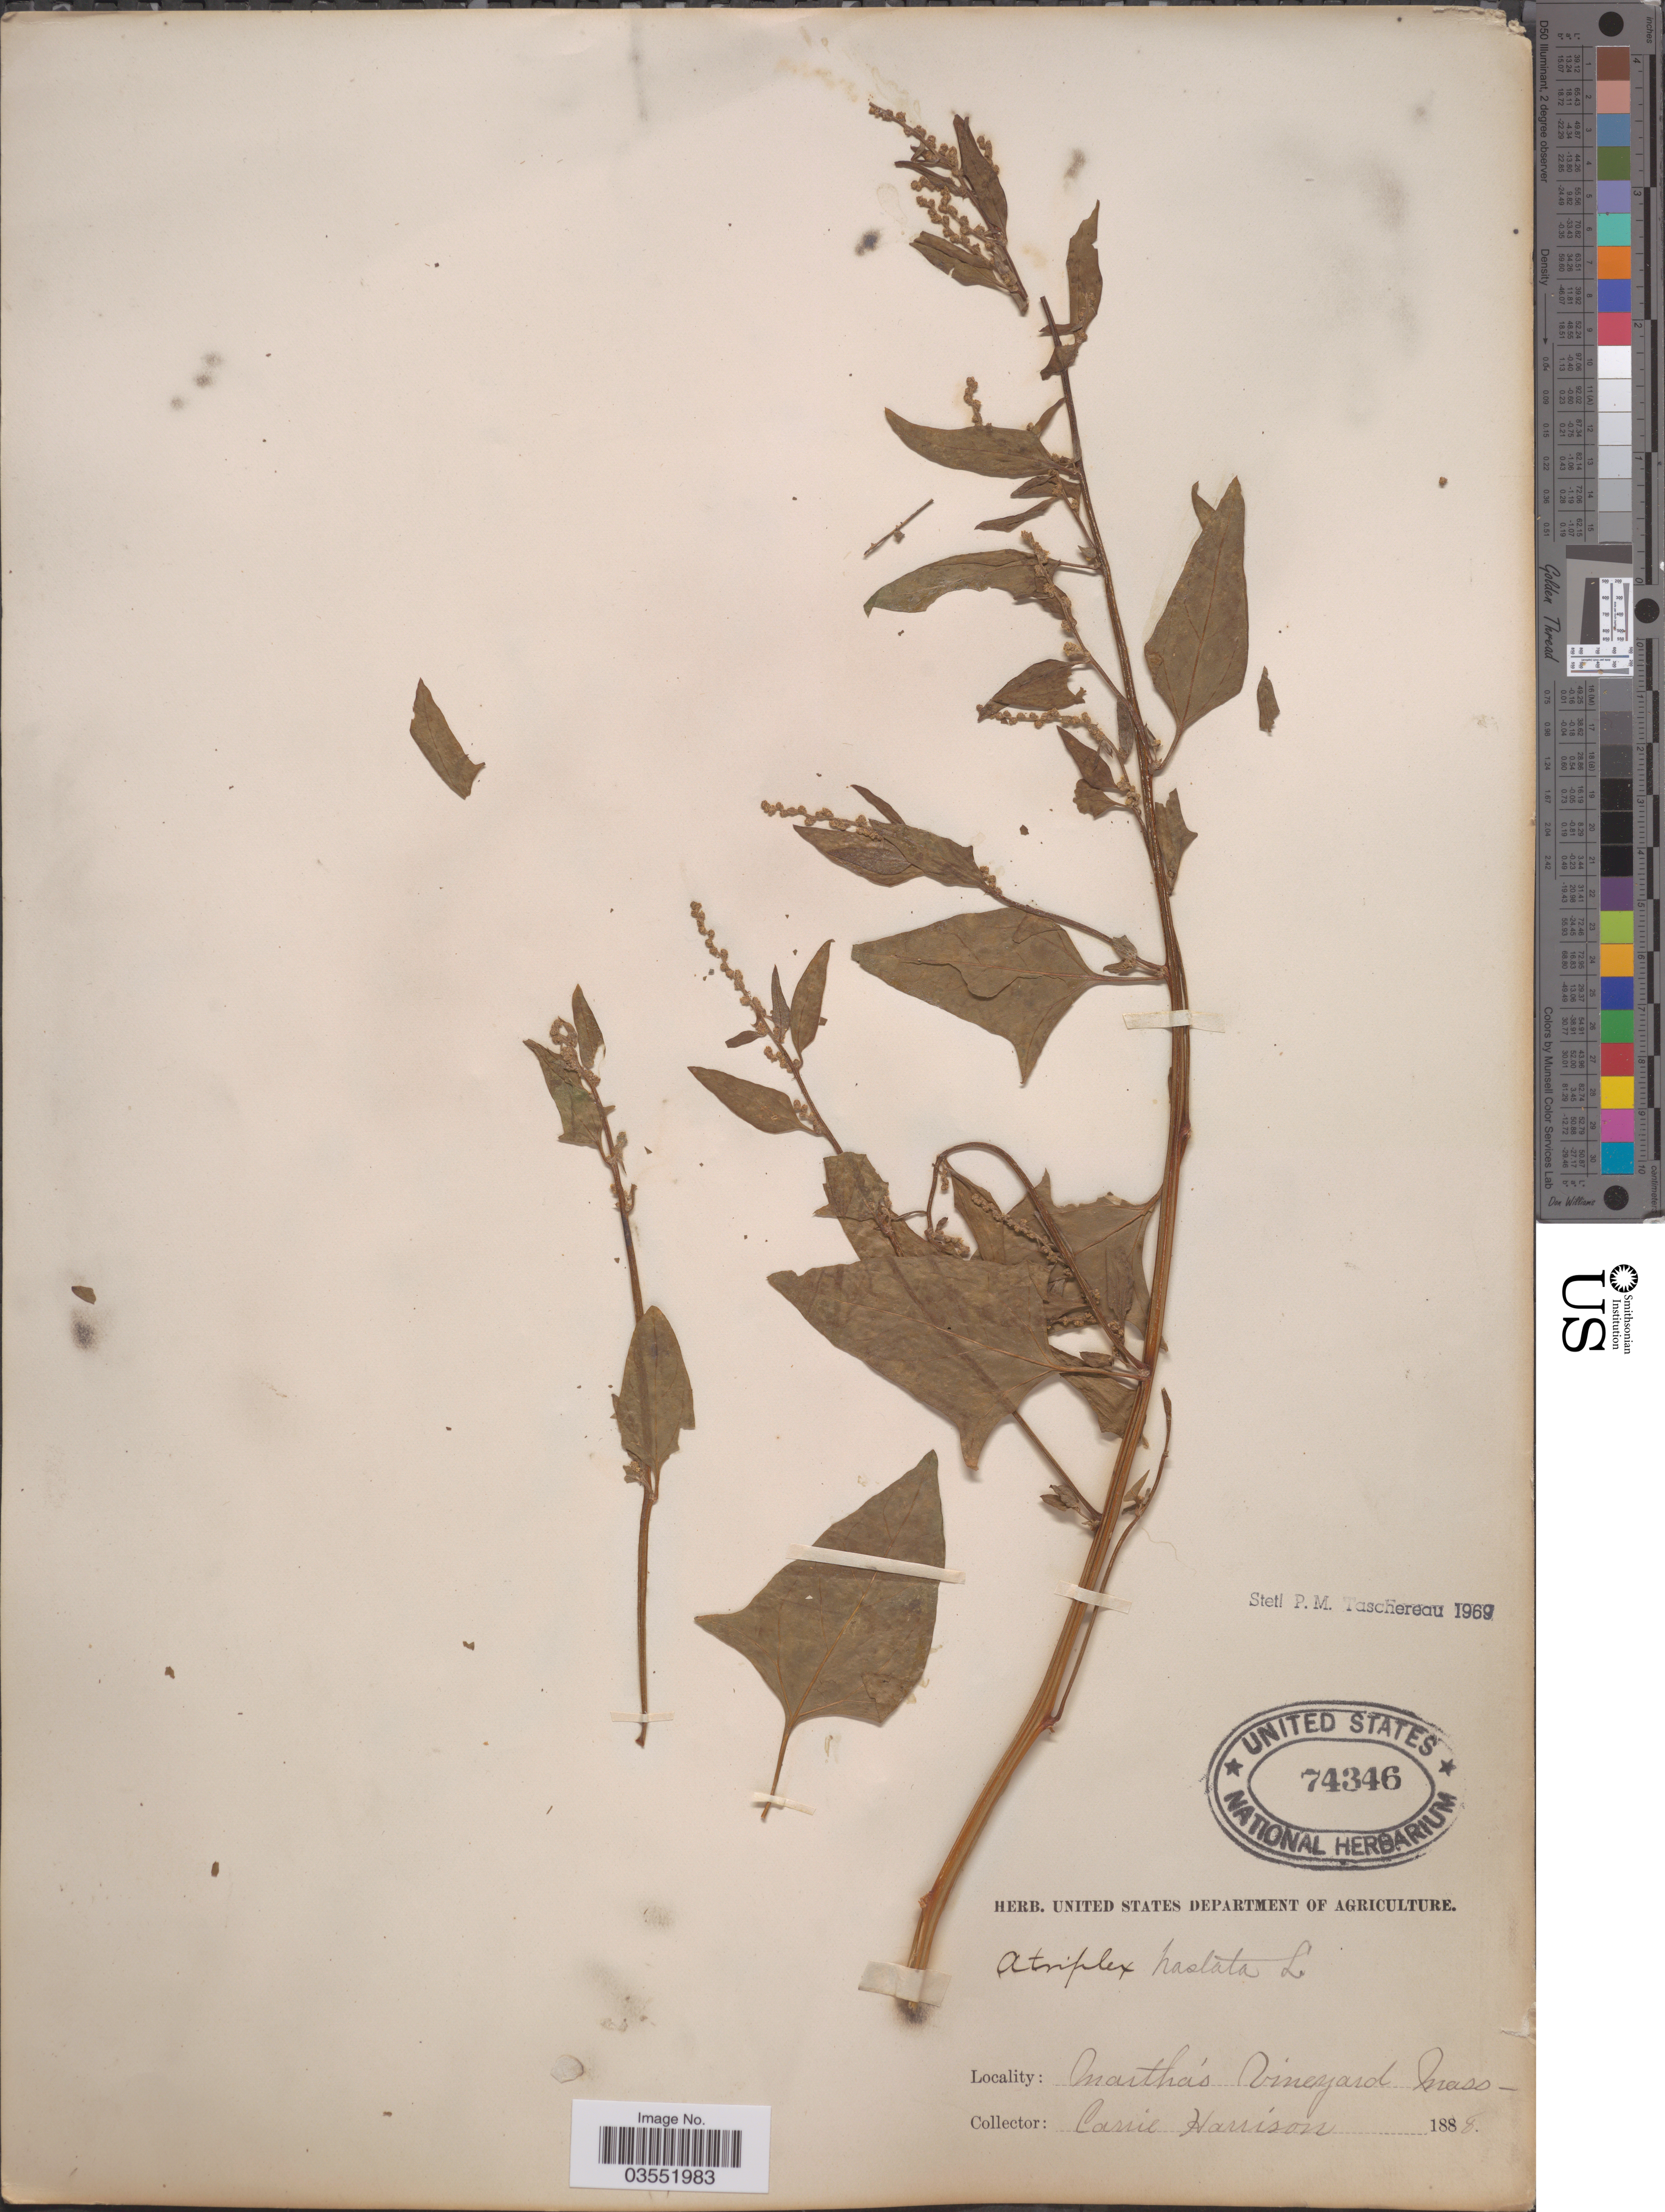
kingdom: Plantae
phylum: Tracheophyta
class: Magnoliopsida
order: Caryophyllales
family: Amaranthaceae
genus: Atriplex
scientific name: Atriplex hastata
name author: L.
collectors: C. Harrison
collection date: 1888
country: United States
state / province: Massachusetts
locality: Martha's Vineyard.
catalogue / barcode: US 74346